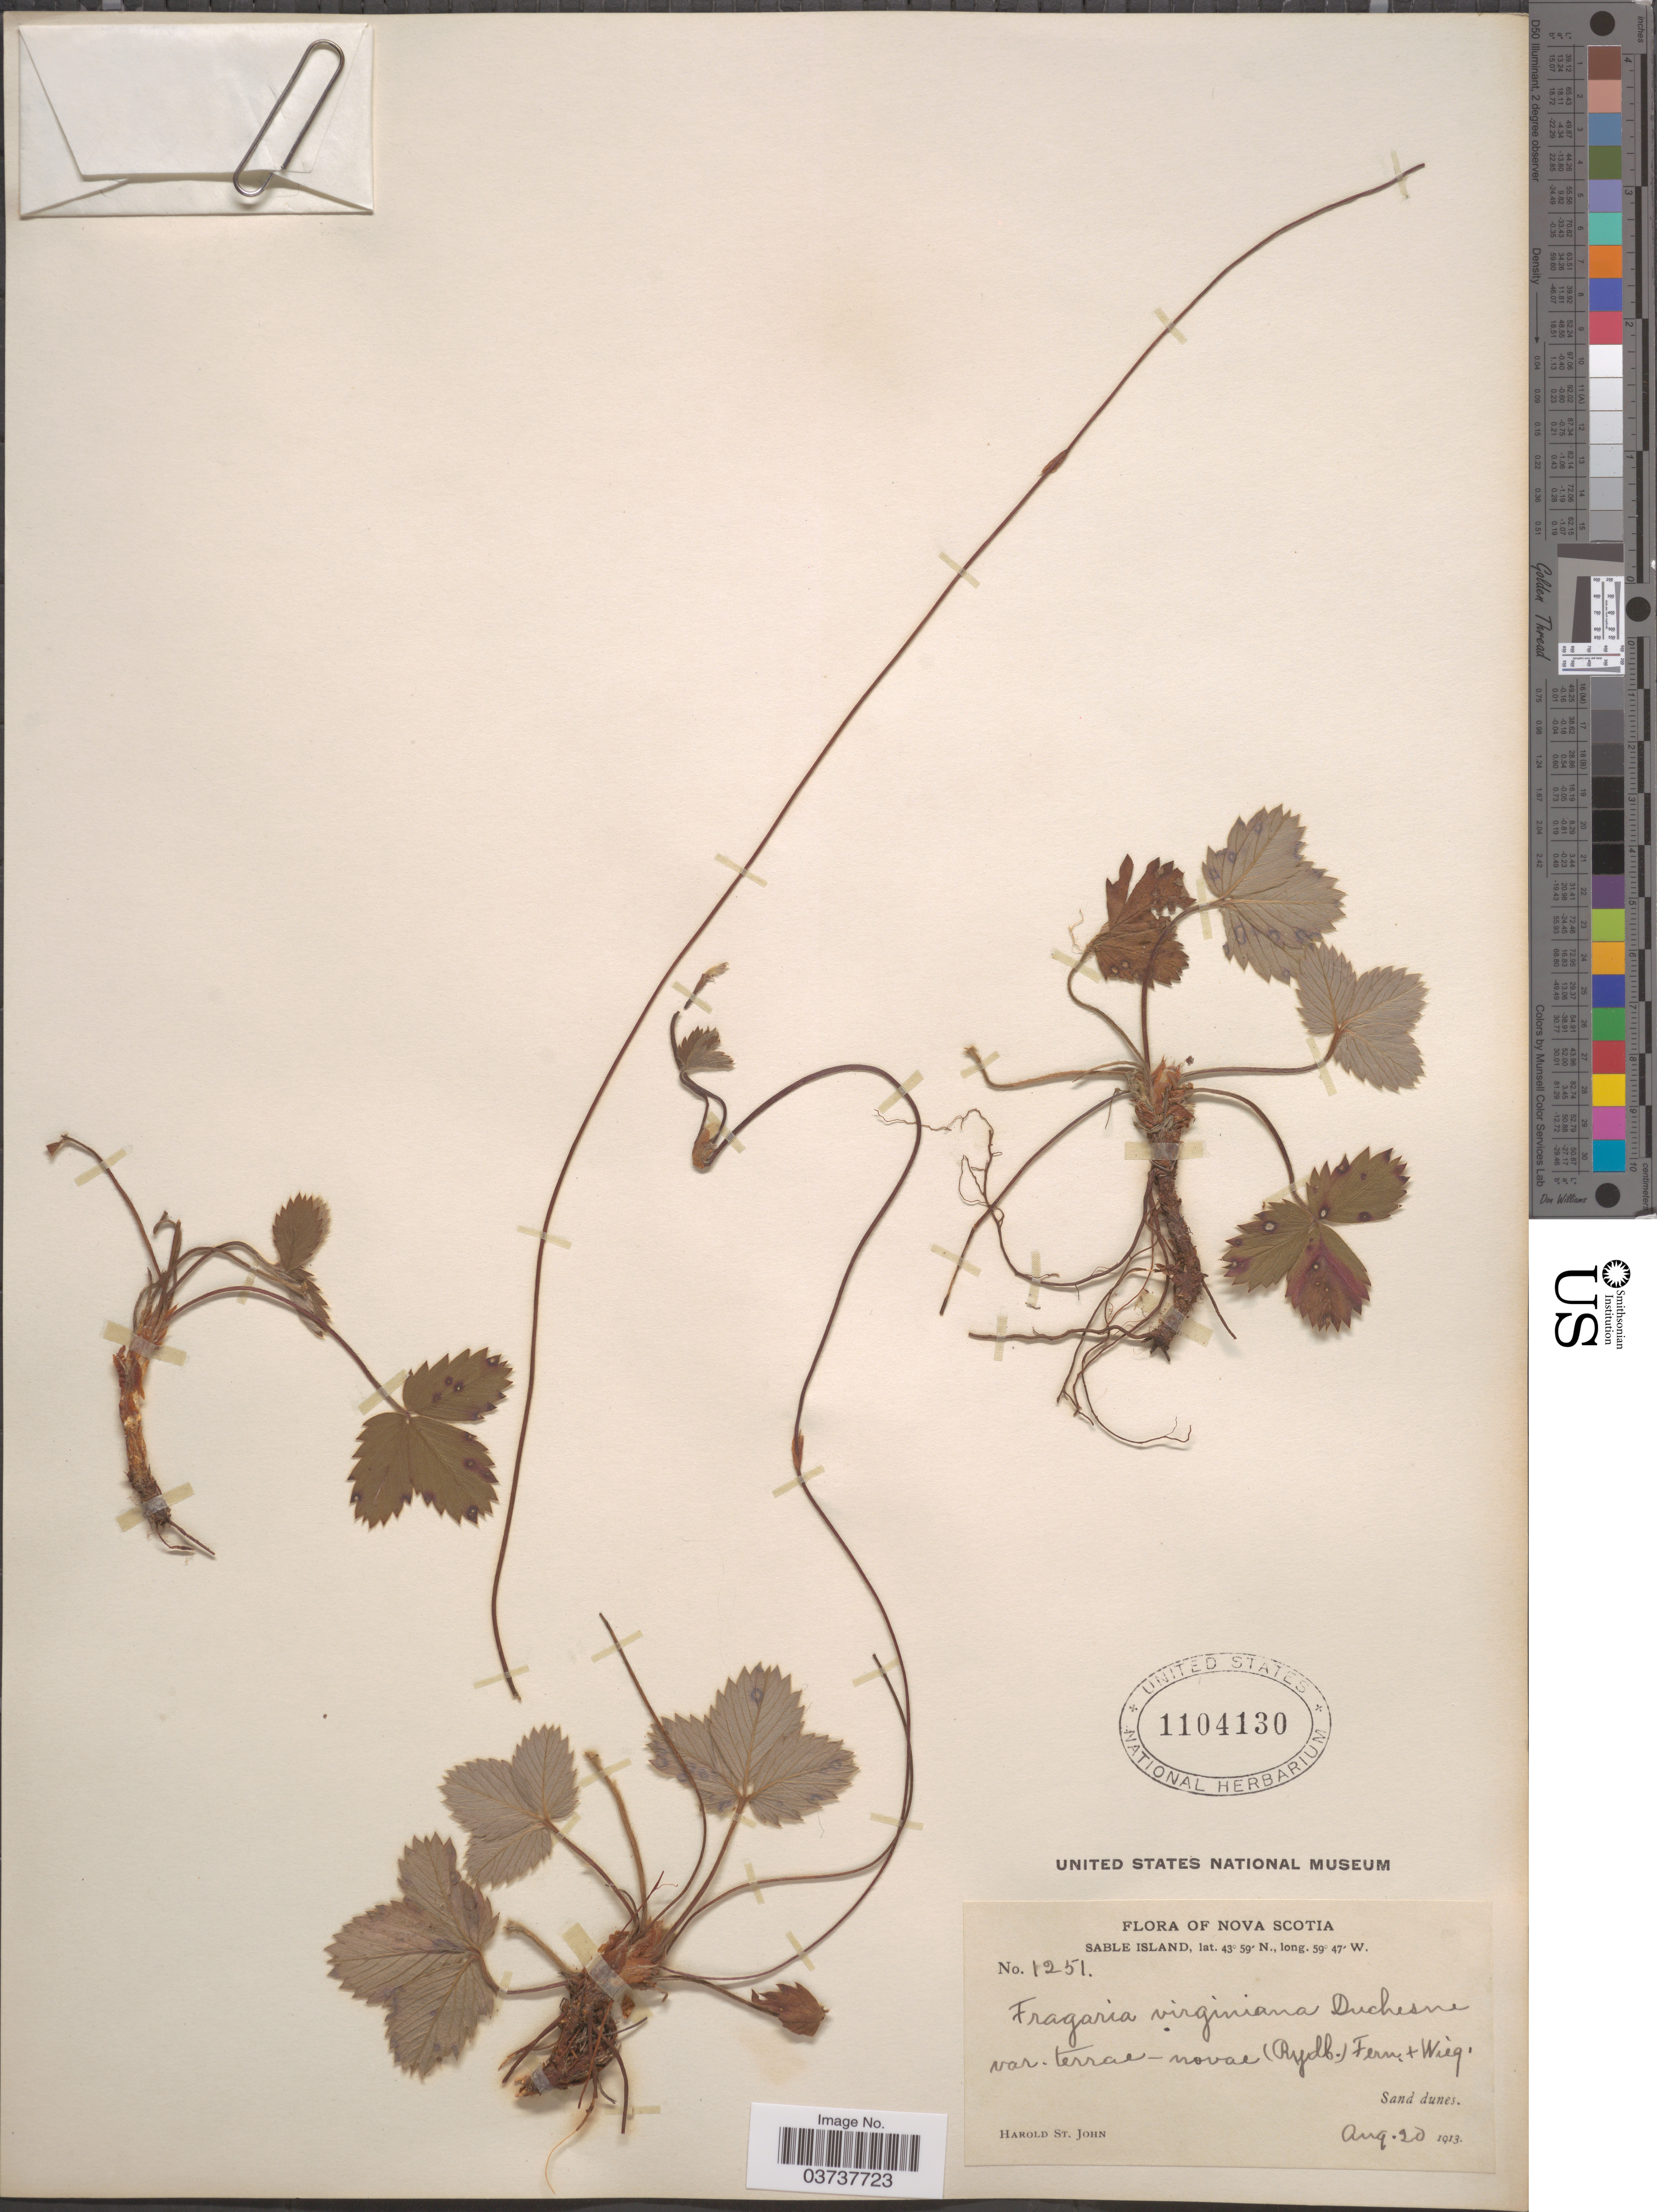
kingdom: Plantae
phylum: Tracheophyta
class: Magnoliopsida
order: Rosales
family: Rosaceae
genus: Fragaria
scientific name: Fragaria virginiana subsp. glauca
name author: (S. Watson) Staudt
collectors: H. St. John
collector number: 1251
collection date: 1913-08-20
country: Canada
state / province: Nova Scotia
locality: Sable Island.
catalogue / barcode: US 1104130